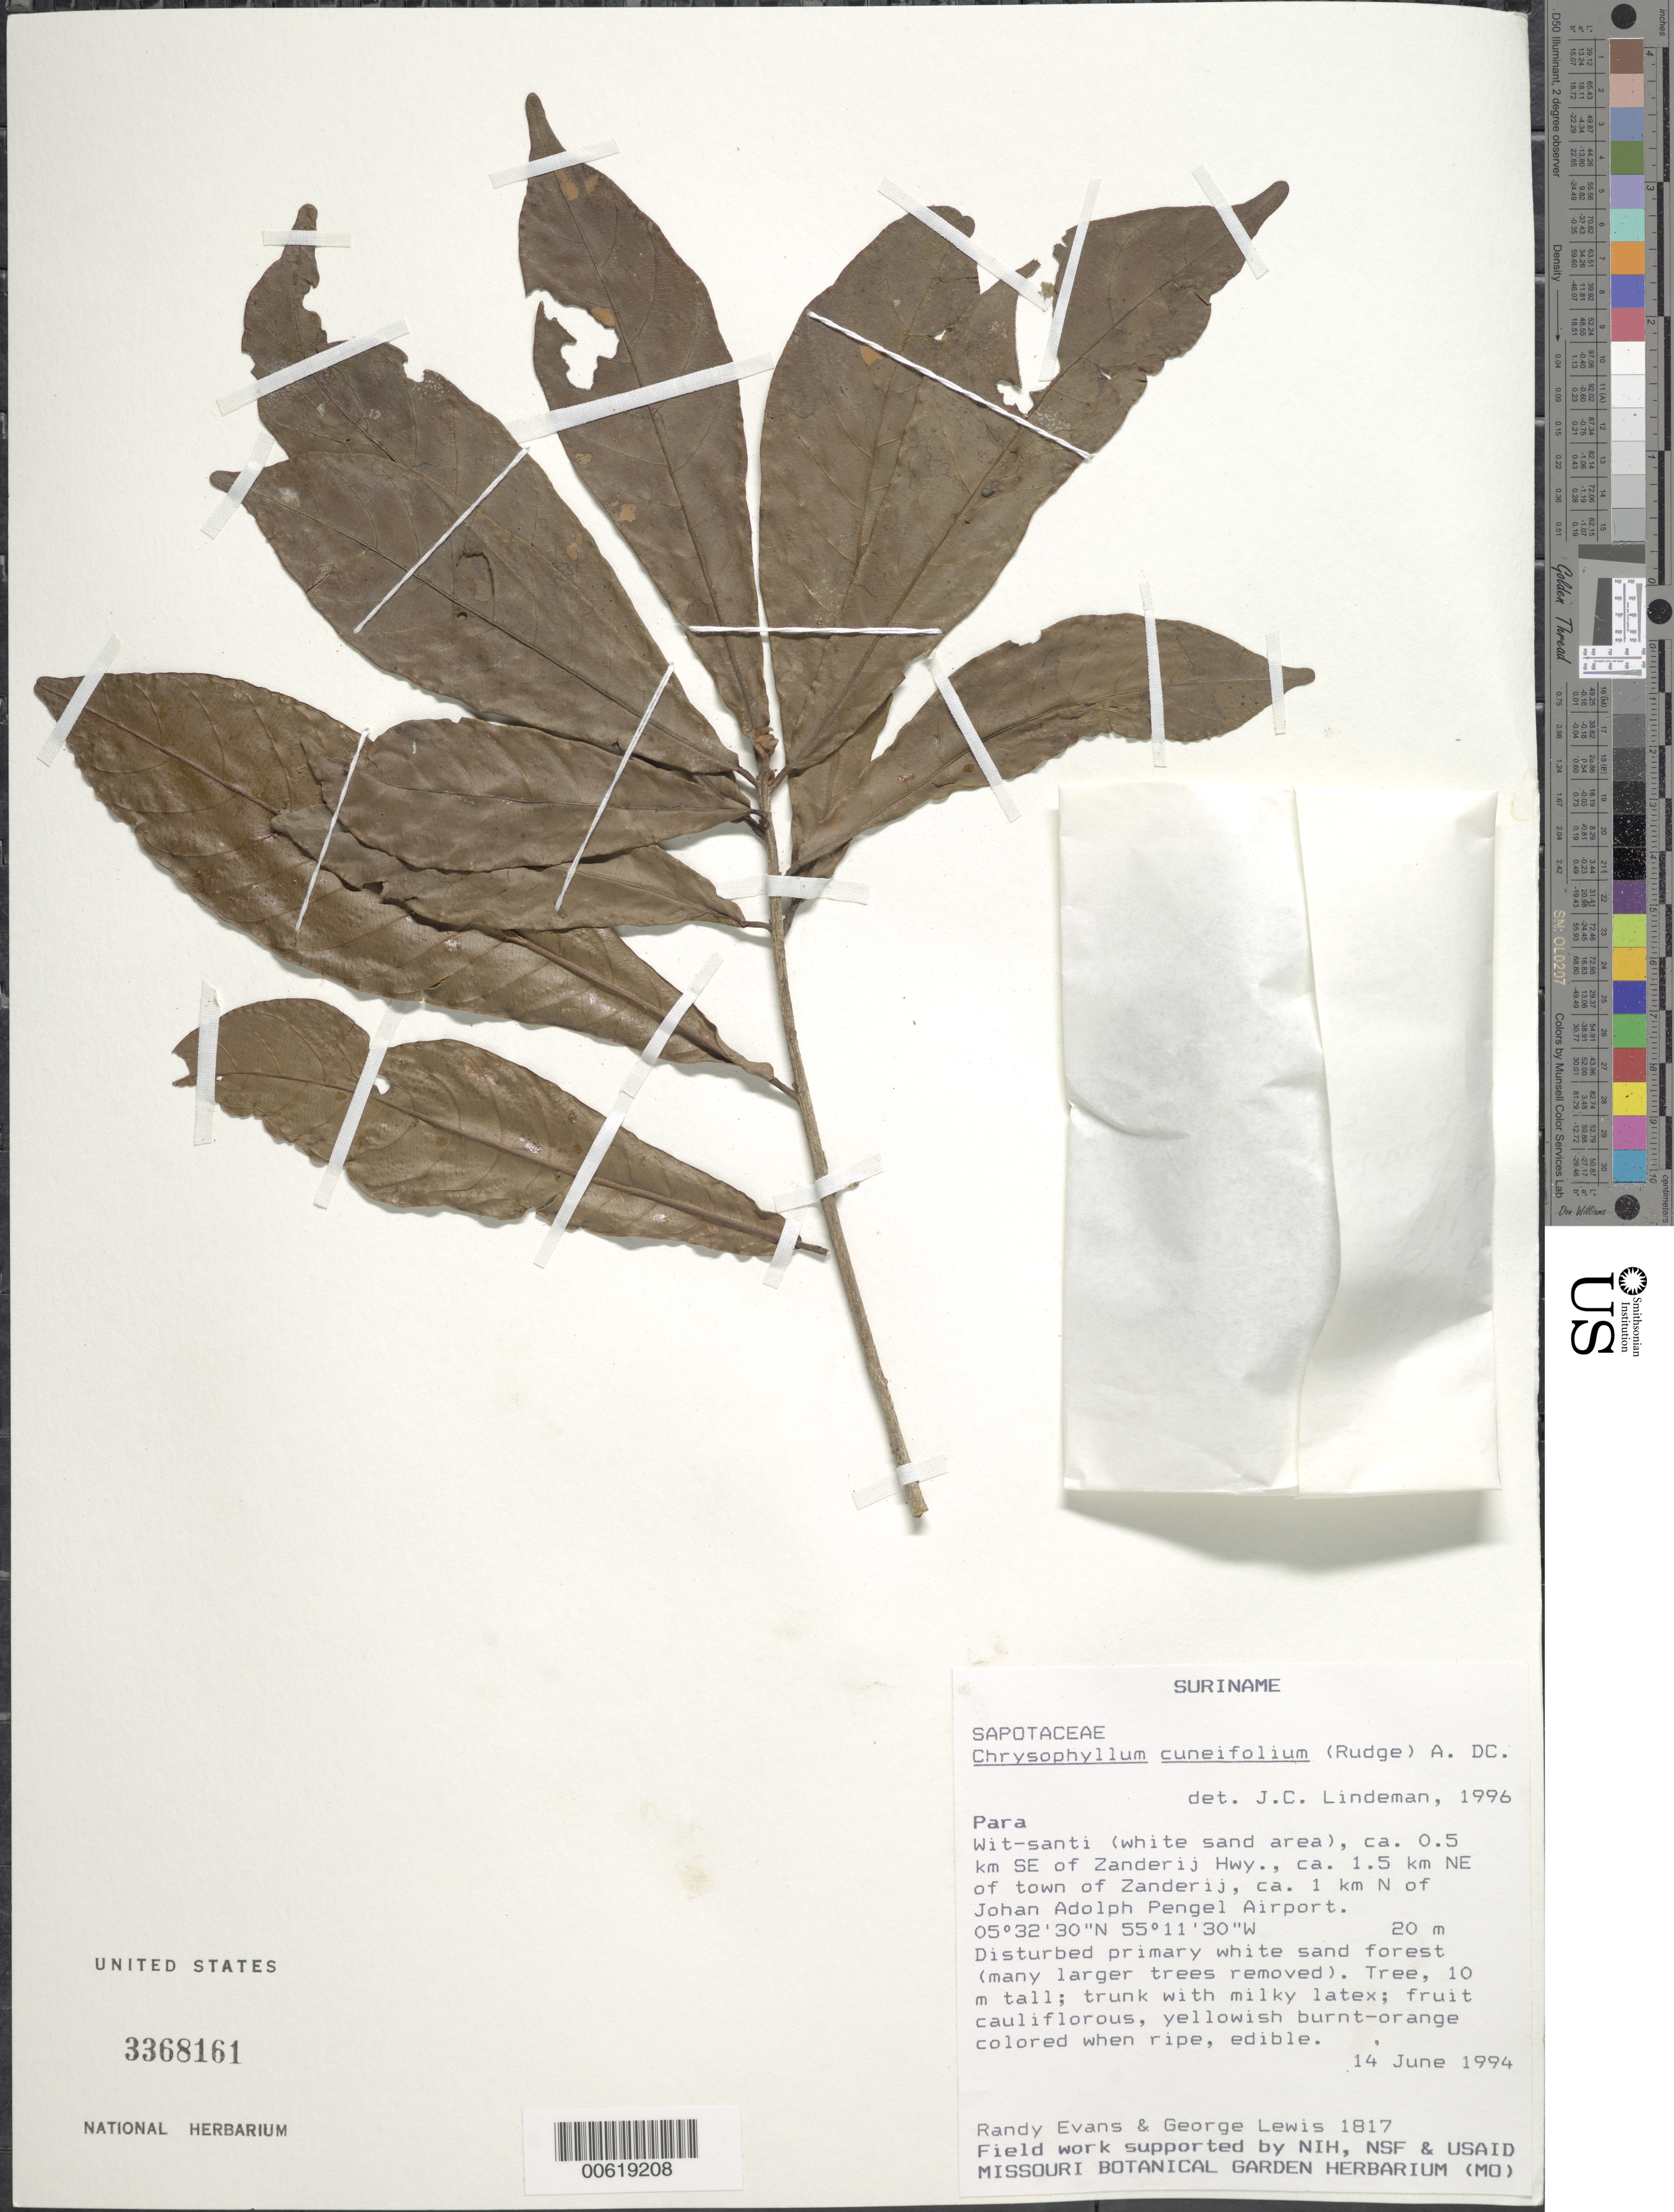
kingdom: Plantae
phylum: Tracheophyta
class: Magnoliopsida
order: Ericales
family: Sapotaceae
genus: Chrysophyllum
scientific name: Chrysophyllum cuneifolium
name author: (Rudge) A. DC.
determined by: Lindeman, J. C.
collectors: R. Evans & G. Lewis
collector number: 1817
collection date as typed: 14-Jun-94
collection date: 1994-06-14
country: Suriname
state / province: Para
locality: Wit-santi, ca. 0.5 km SE of Zanderij Hwy., 1.5 km NE of town of Zanderij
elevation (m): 20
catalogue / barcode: US 3368161